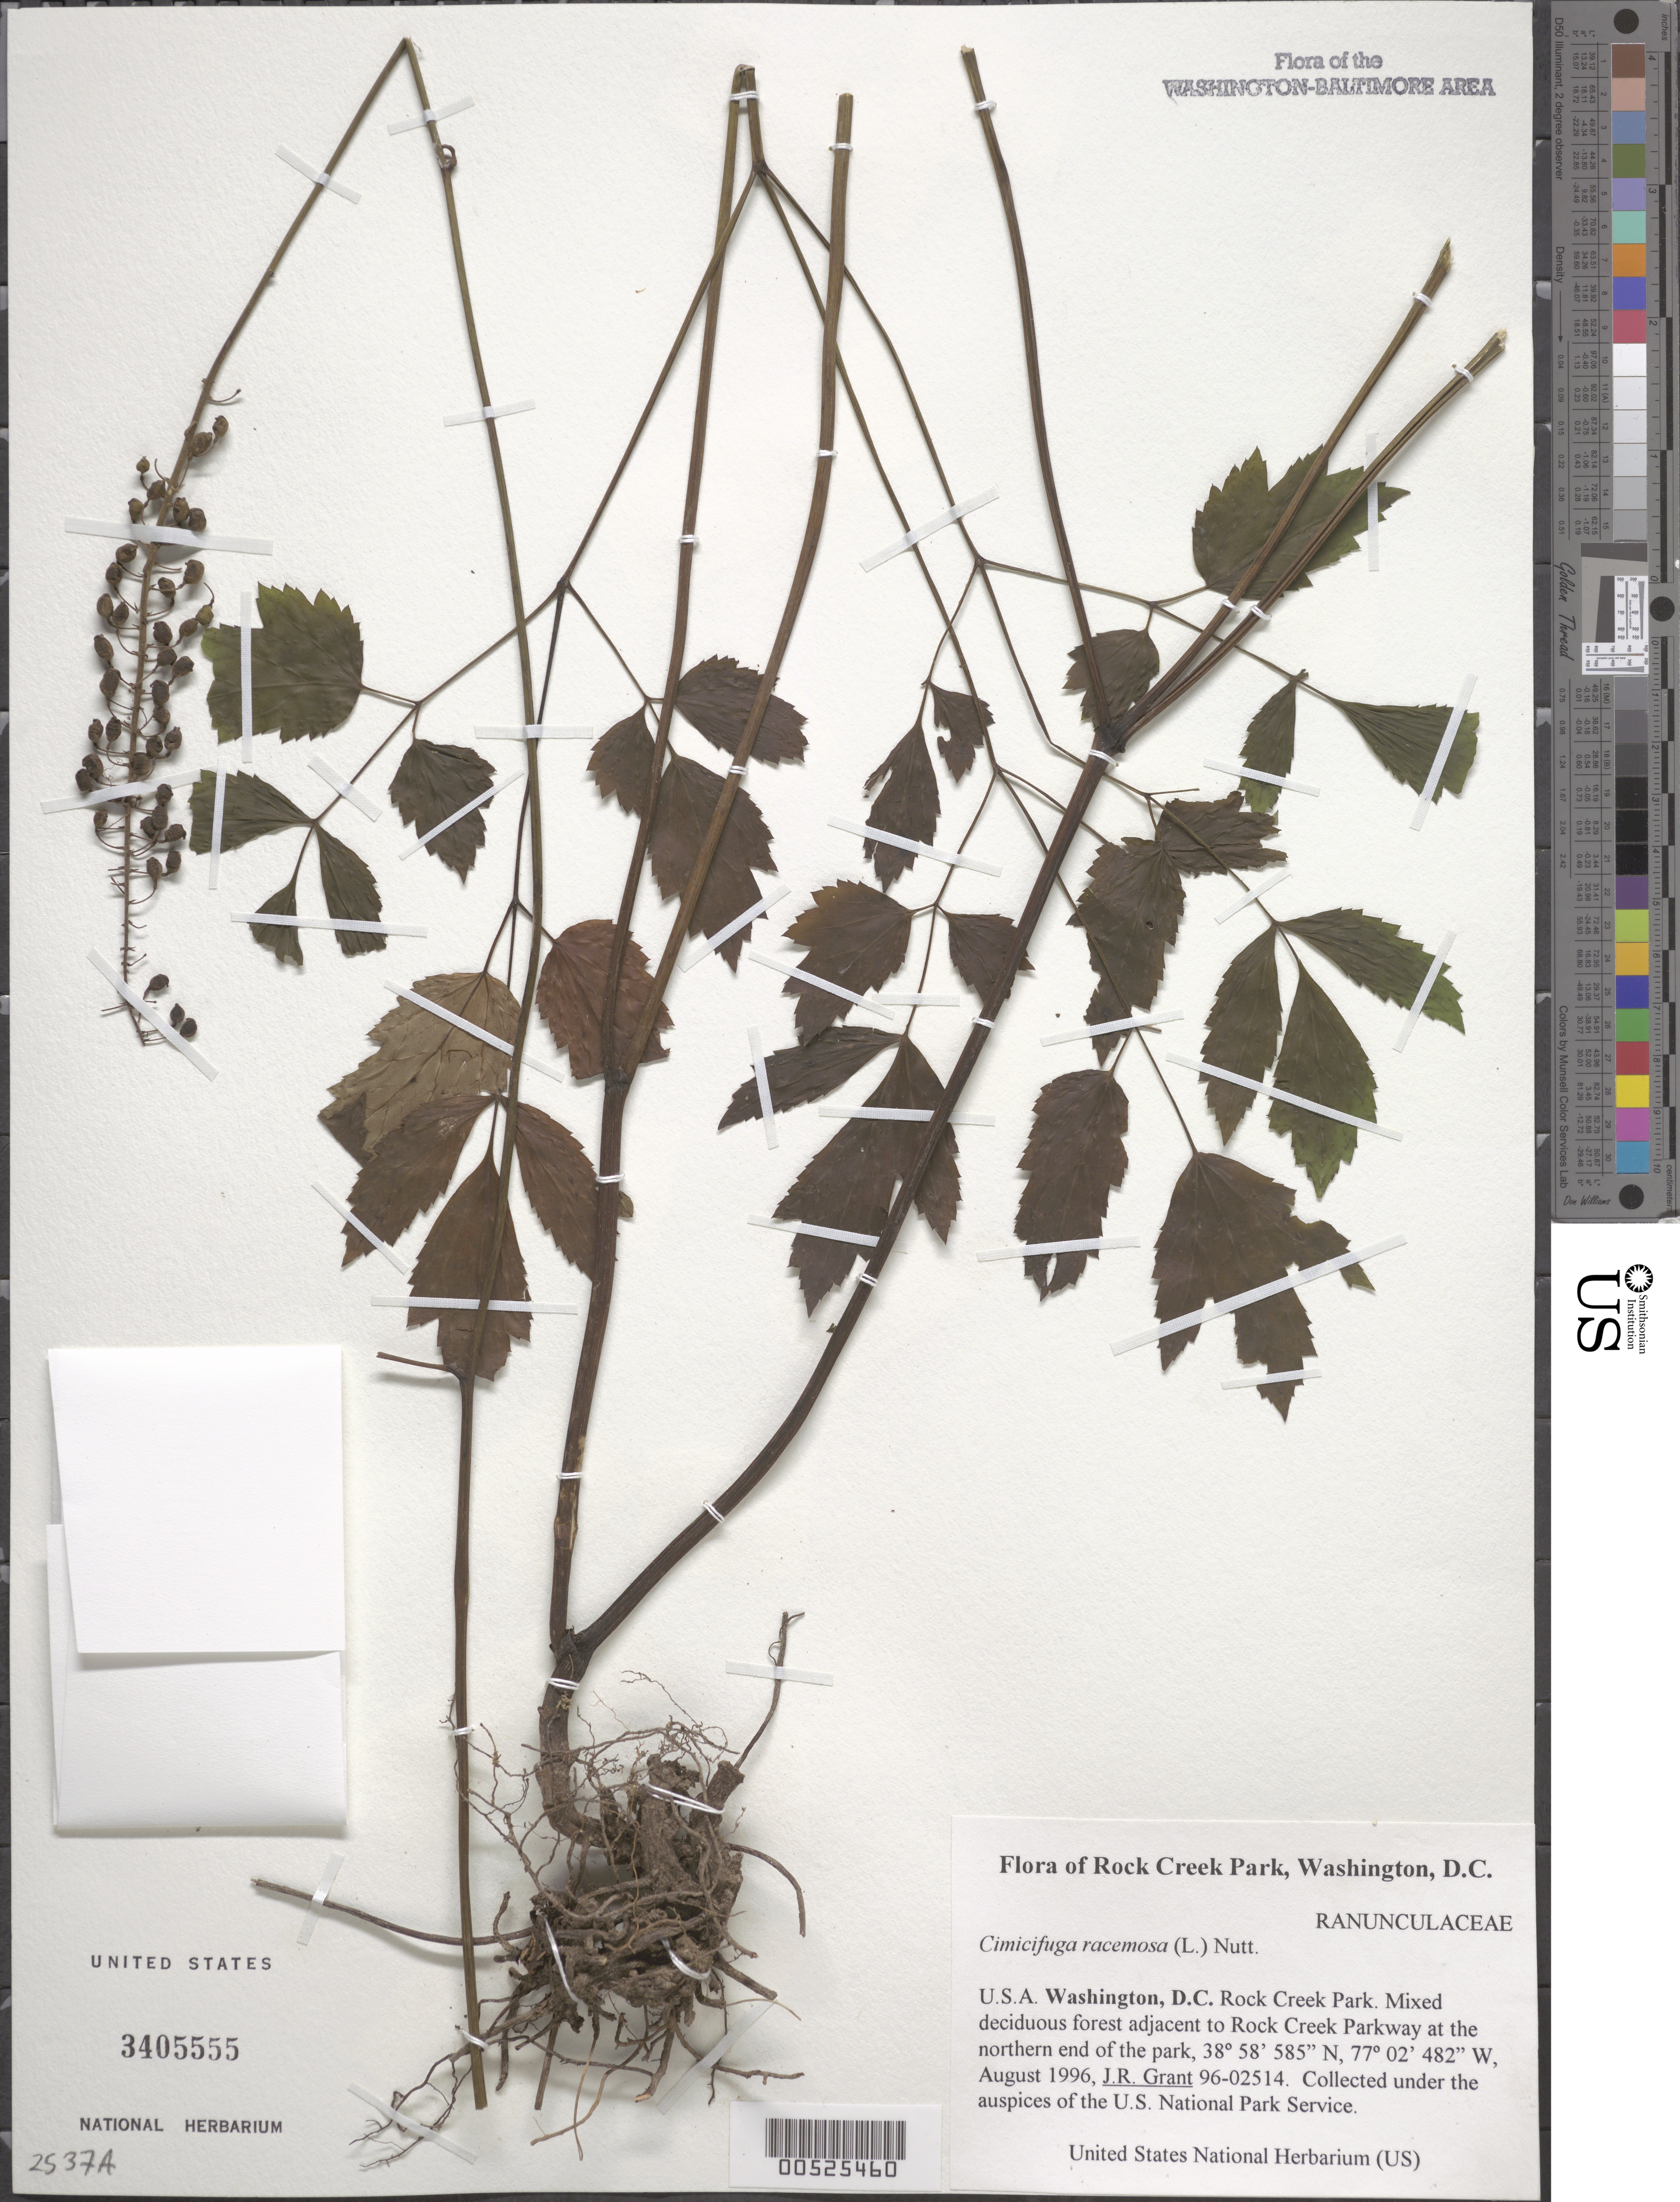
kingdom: Plantae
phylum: Tracheophyta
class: Magnoliopsida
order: Ranunculales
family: Ranunculaceae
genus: Actaea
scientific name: Actaea racemosa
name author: L.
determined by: Strong, M. T., (US), Smithsonian Institution - National Museum of Natural History (UNITED STATES)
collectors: J. R. Grant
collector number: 96-02514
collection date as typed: Aug 1996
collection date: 1996-08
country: United States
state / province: District of Columbia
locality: Rock Creek Park. Rock Creek Parkway at the northern end of the park.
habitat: Mixed deciduous forest.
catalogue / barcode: US 3405555